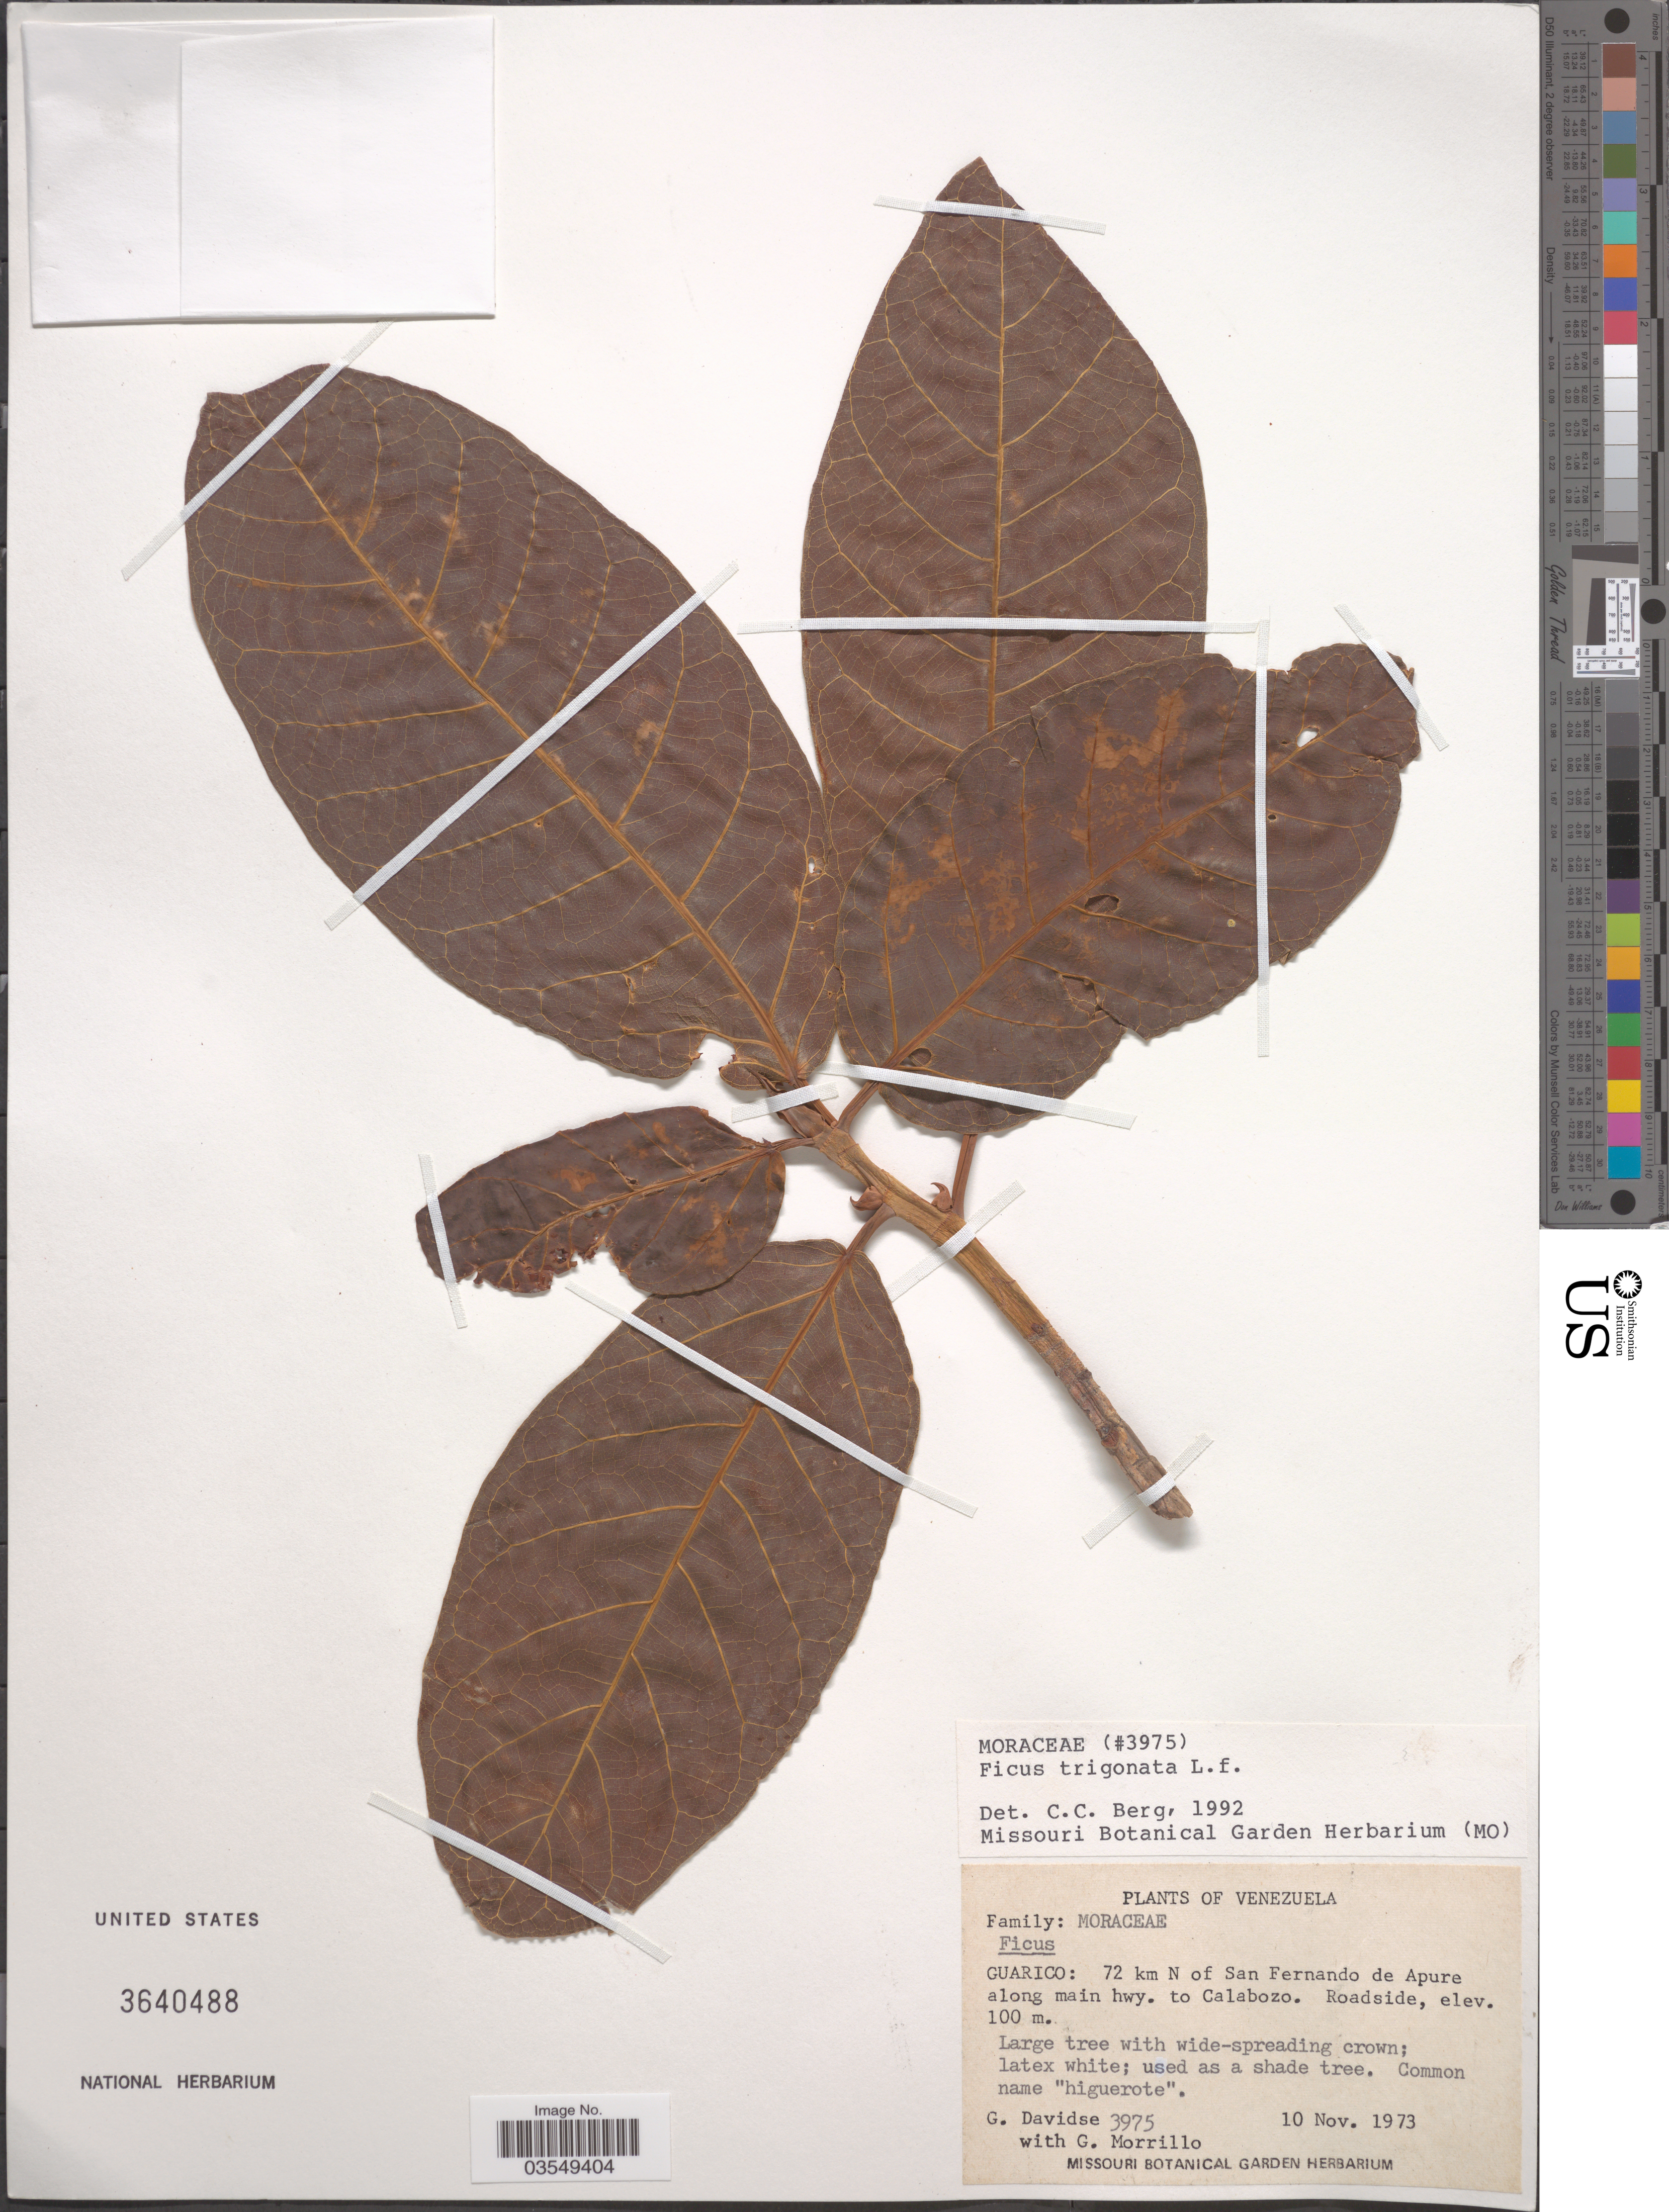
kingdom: Plantae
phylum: Tracheophyta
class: Magnoliopsida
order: Rosales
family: Moraceae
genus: Ficus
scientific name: Ficus trigona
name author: L. f.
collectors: G. Davidse & G. Morrillo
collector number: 3975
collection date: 1973-11-10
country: Venezuela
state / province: Guarico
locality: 72 km N of San Fernando de Apure along main hwy. to Calabozo.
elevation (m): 100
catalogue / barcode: US 3640488